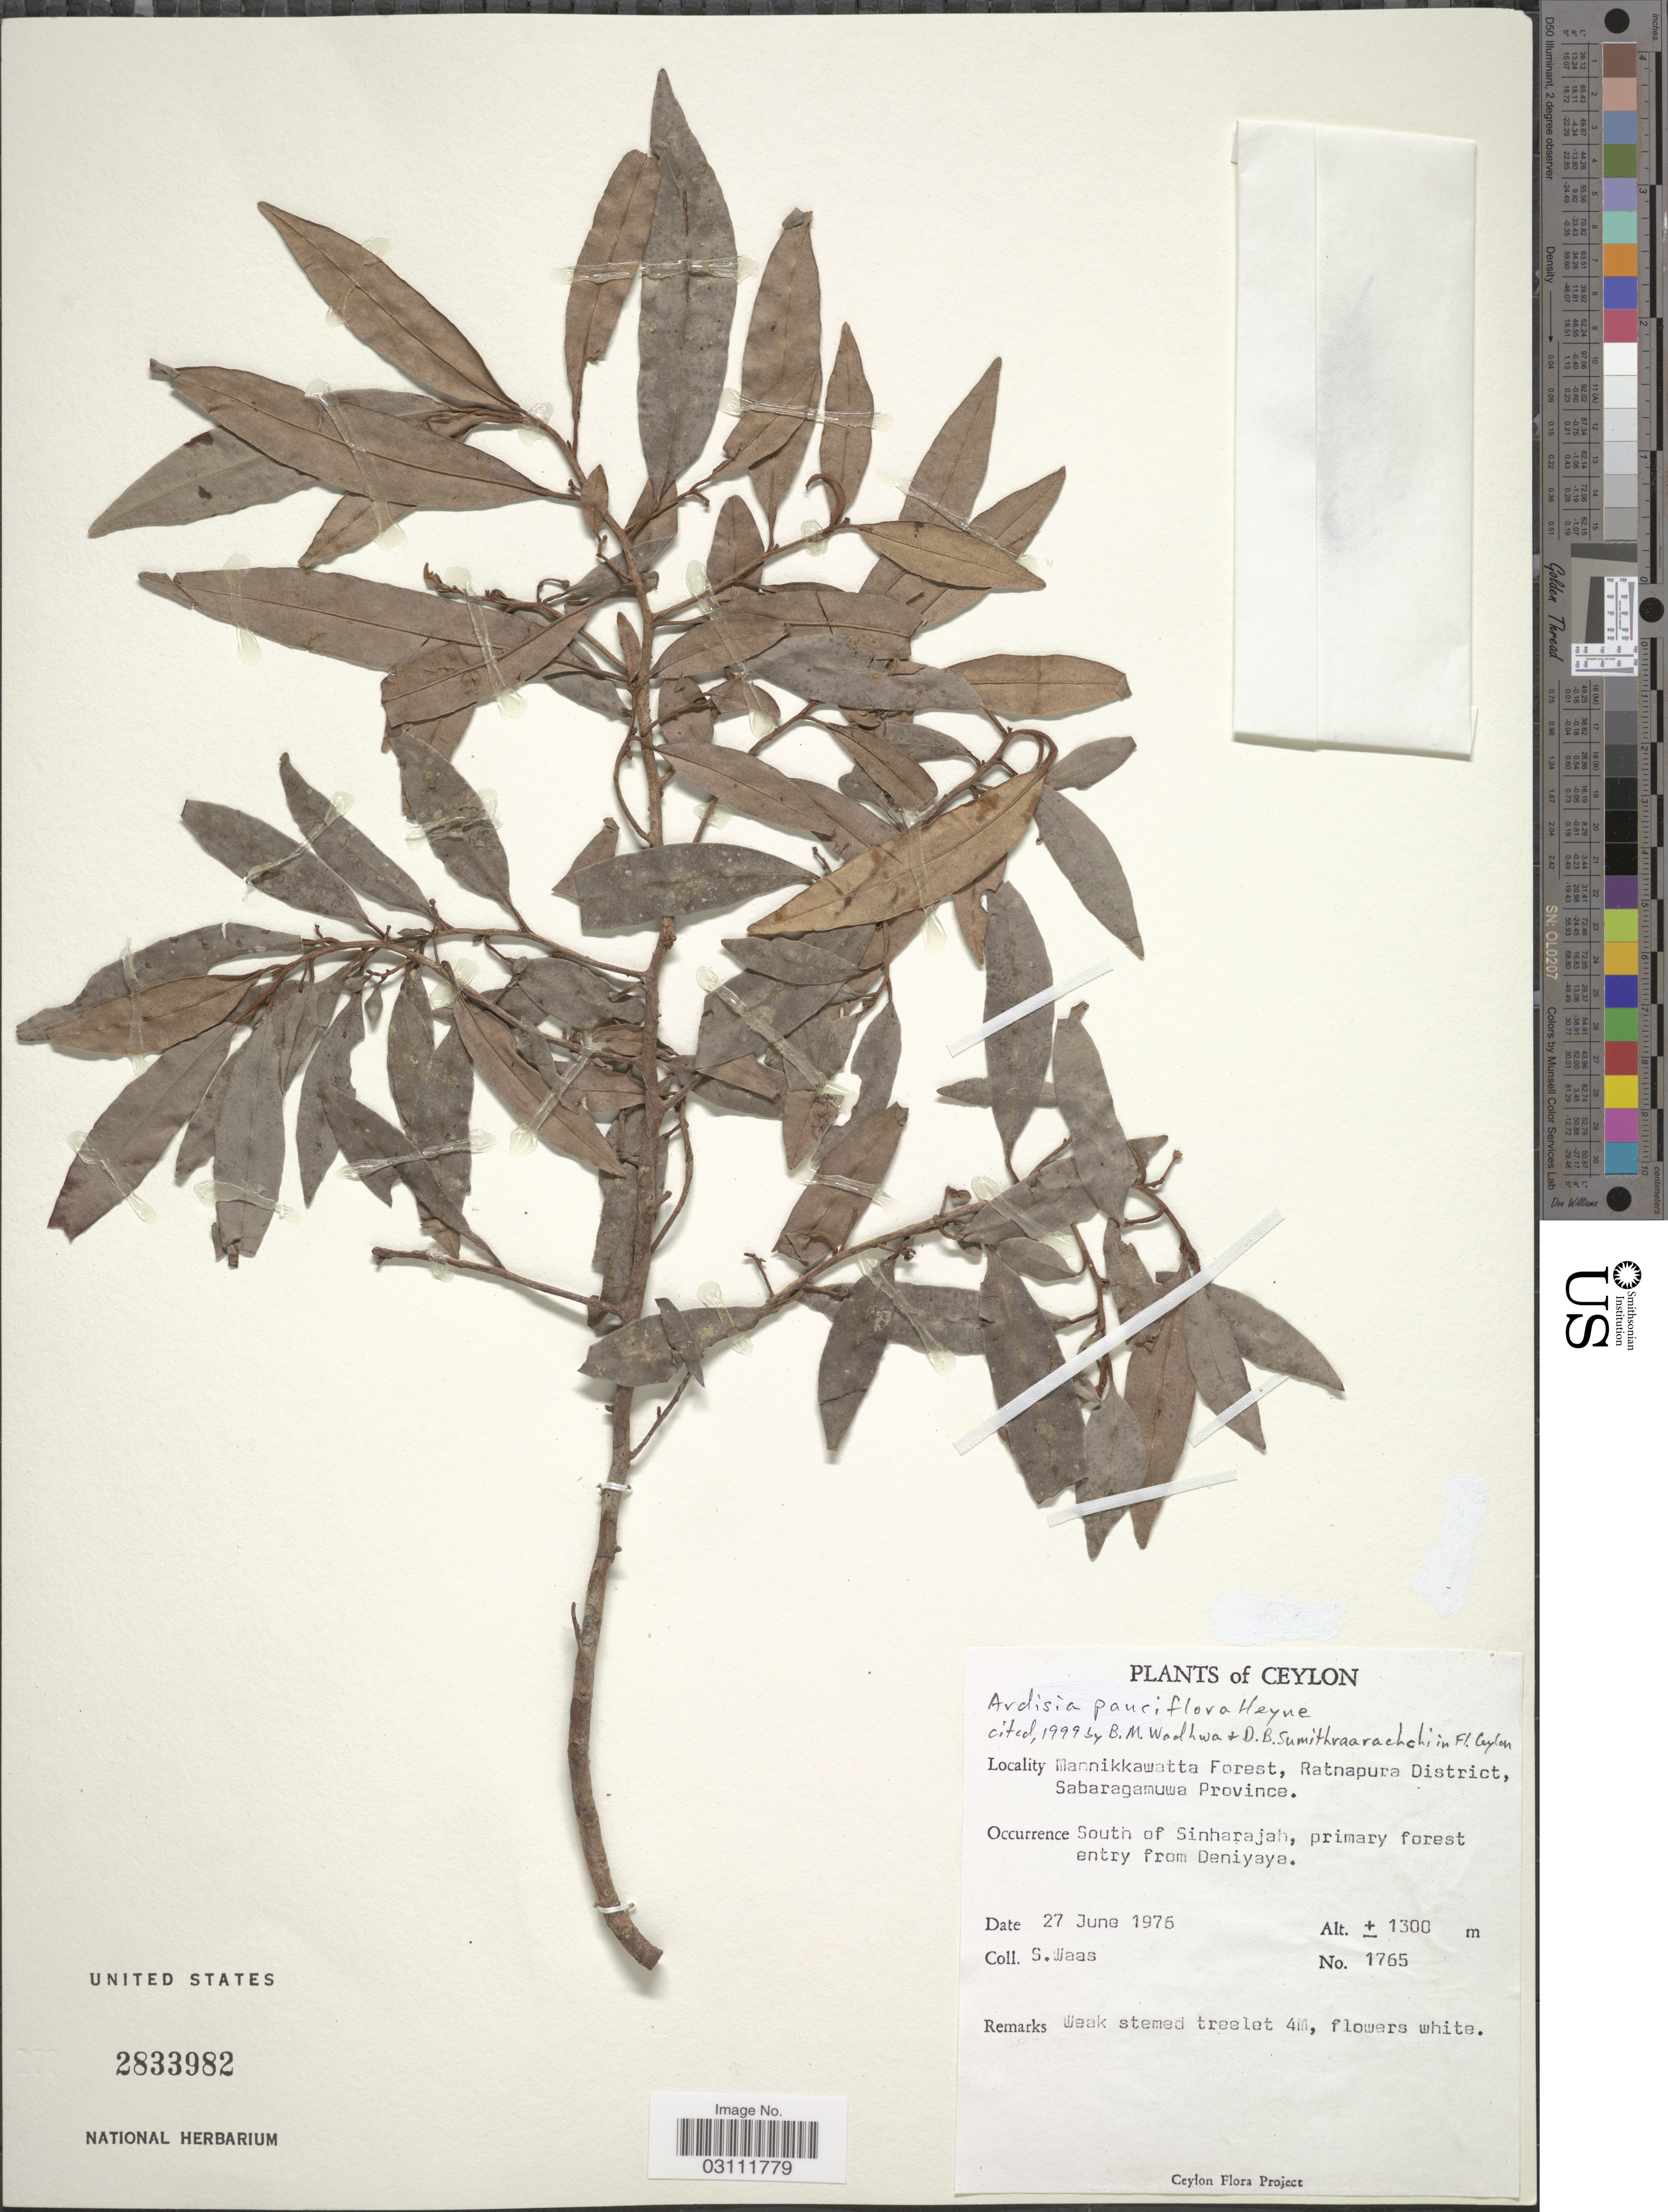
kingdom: Plantae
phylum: Tracheophyta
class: Magnoliopsida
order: Ericales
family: Primulaceae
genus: Ardisia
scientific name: Ardisia pauciflora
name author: B. Heyne ex Roxb.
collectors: S. Waas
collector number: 1765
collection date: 1976-06-27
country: Sri Lanka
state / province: Sabaragamuwa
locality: Ceylon. Mannikkawatta Forest, Ratnapura District. South of Sinharajah, primary forest entry from Deniyaya.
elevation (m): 1300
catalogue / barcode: US 2833982